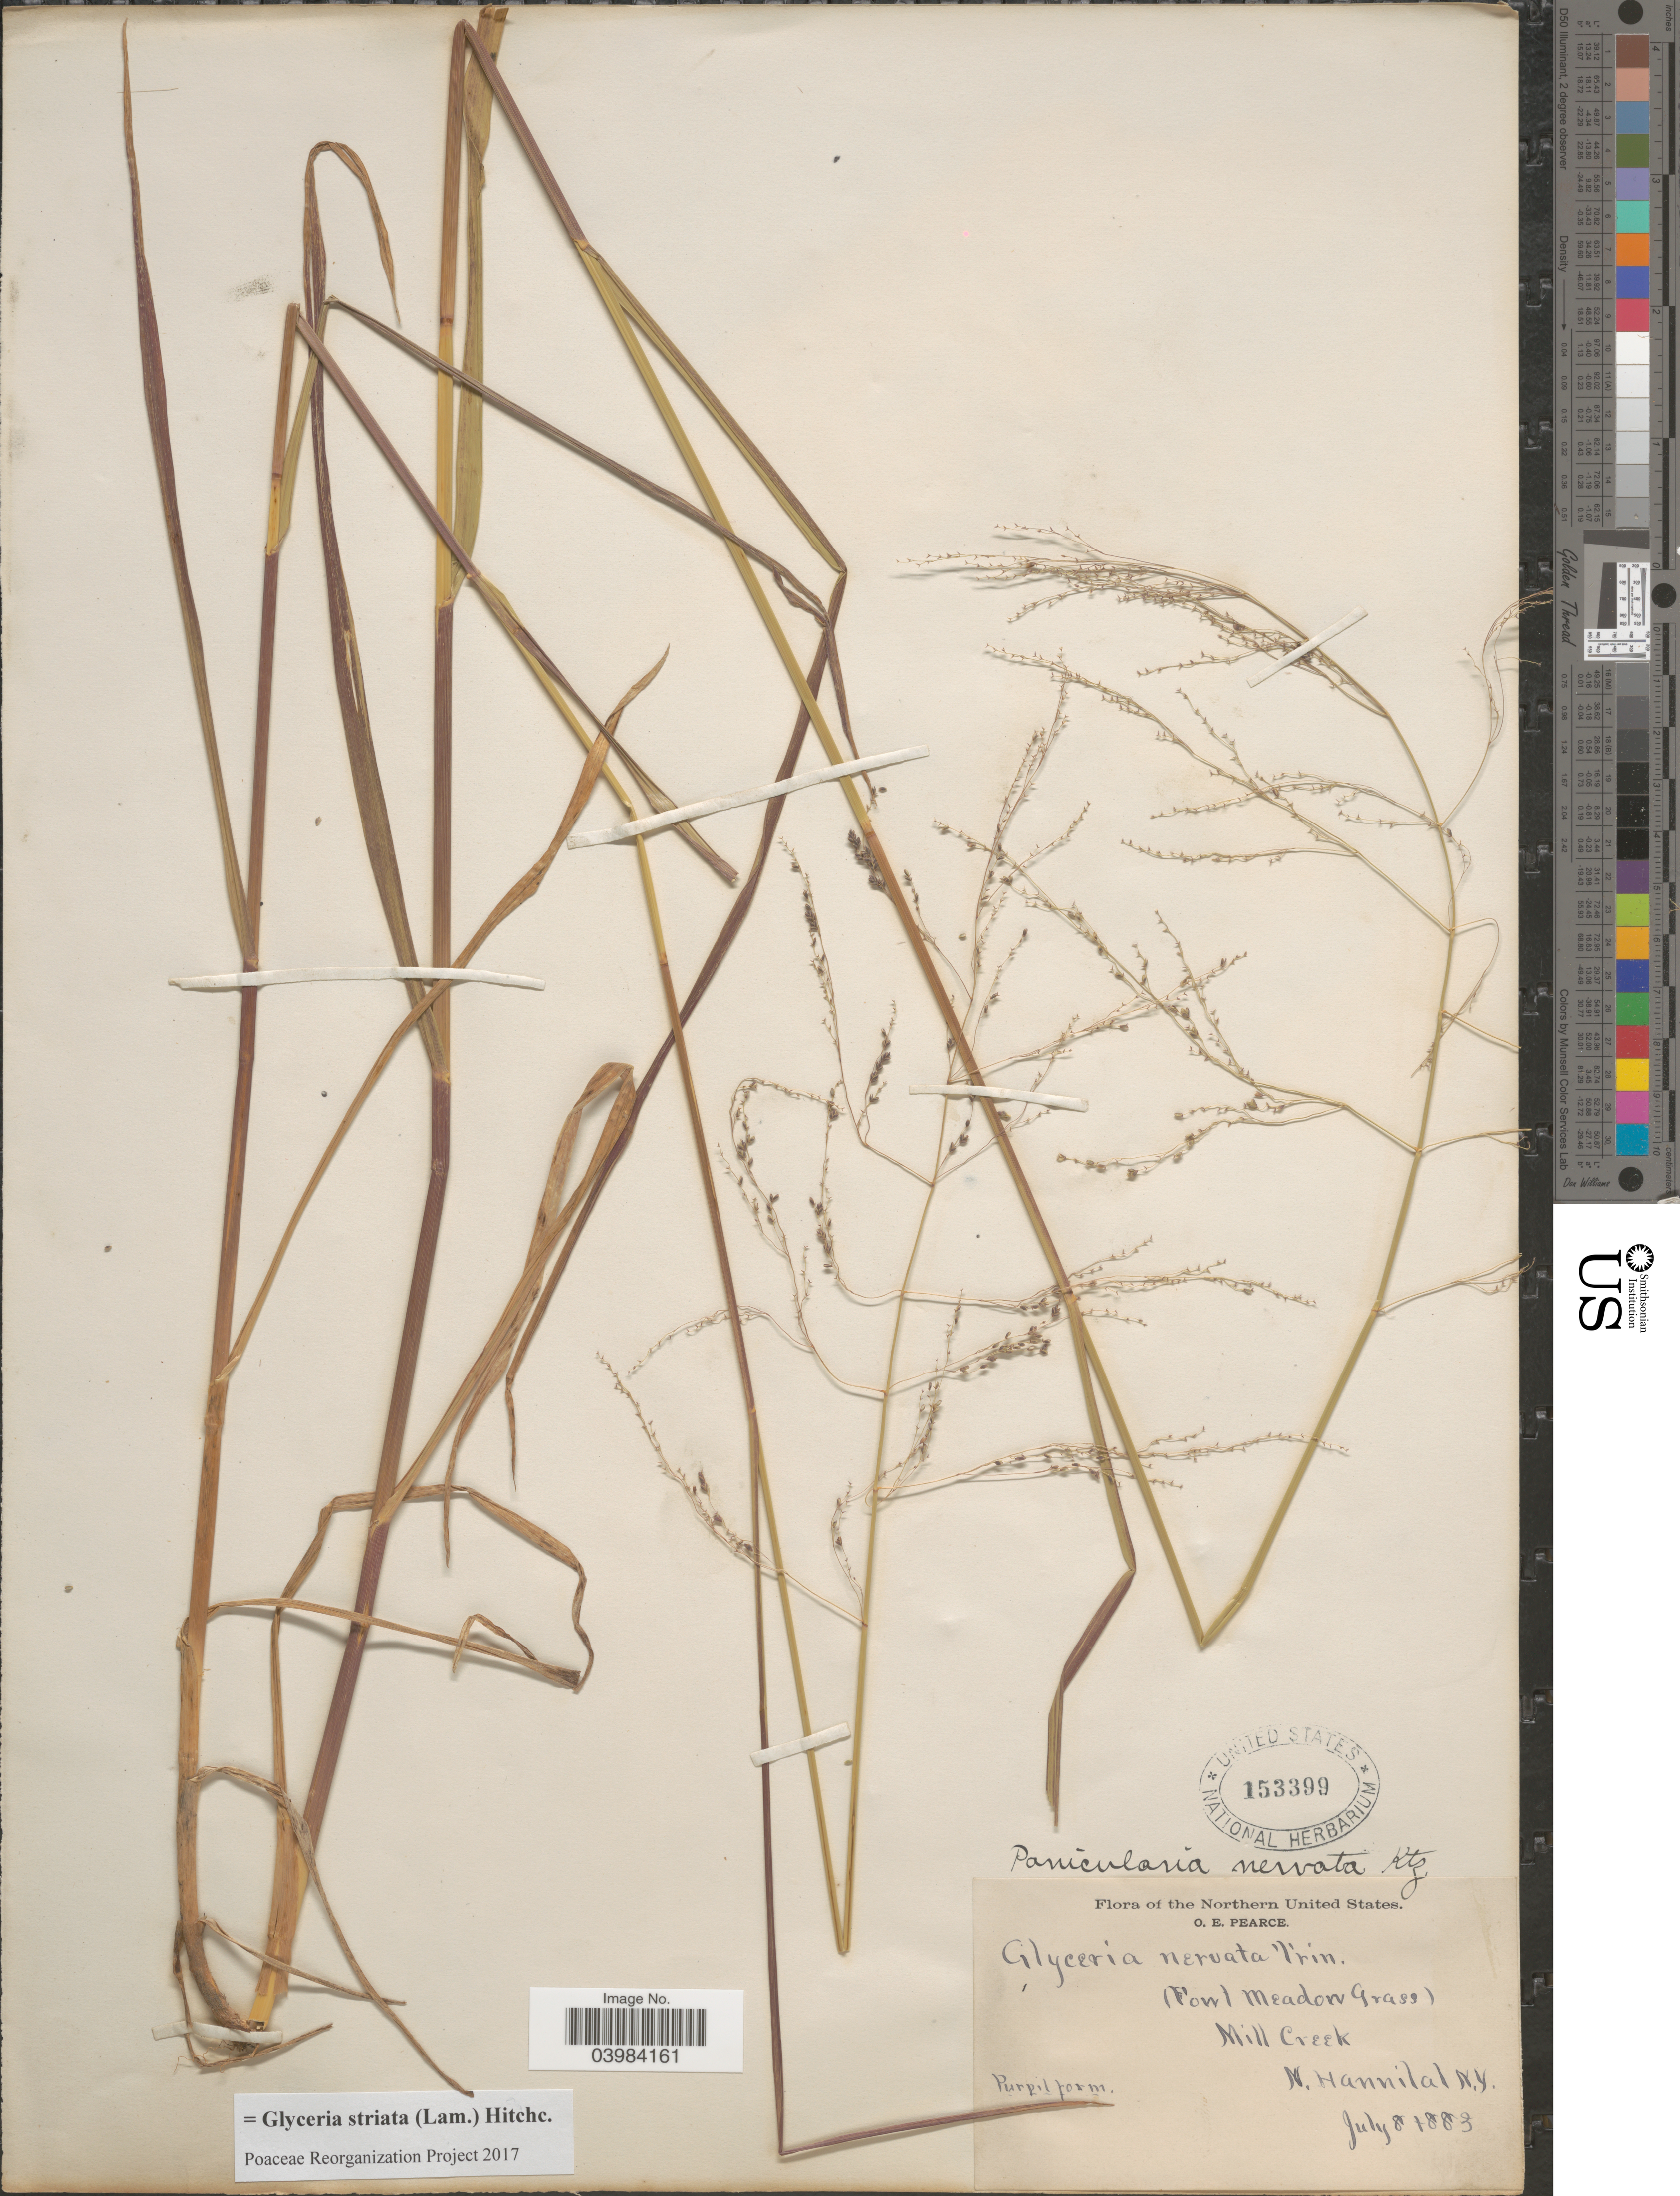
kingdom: Plantae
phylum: Tracheophyta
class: Liliopsida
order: Poales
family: Poaceae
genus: Glyceria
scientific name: Glyceria striata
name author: (Lam.) Hitchc.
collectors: O. E. Pearce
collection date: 1883-07-08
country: United States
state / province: New York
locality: The Northern United States. Mill Creek. N. Hannilal.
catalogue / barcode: US 153399